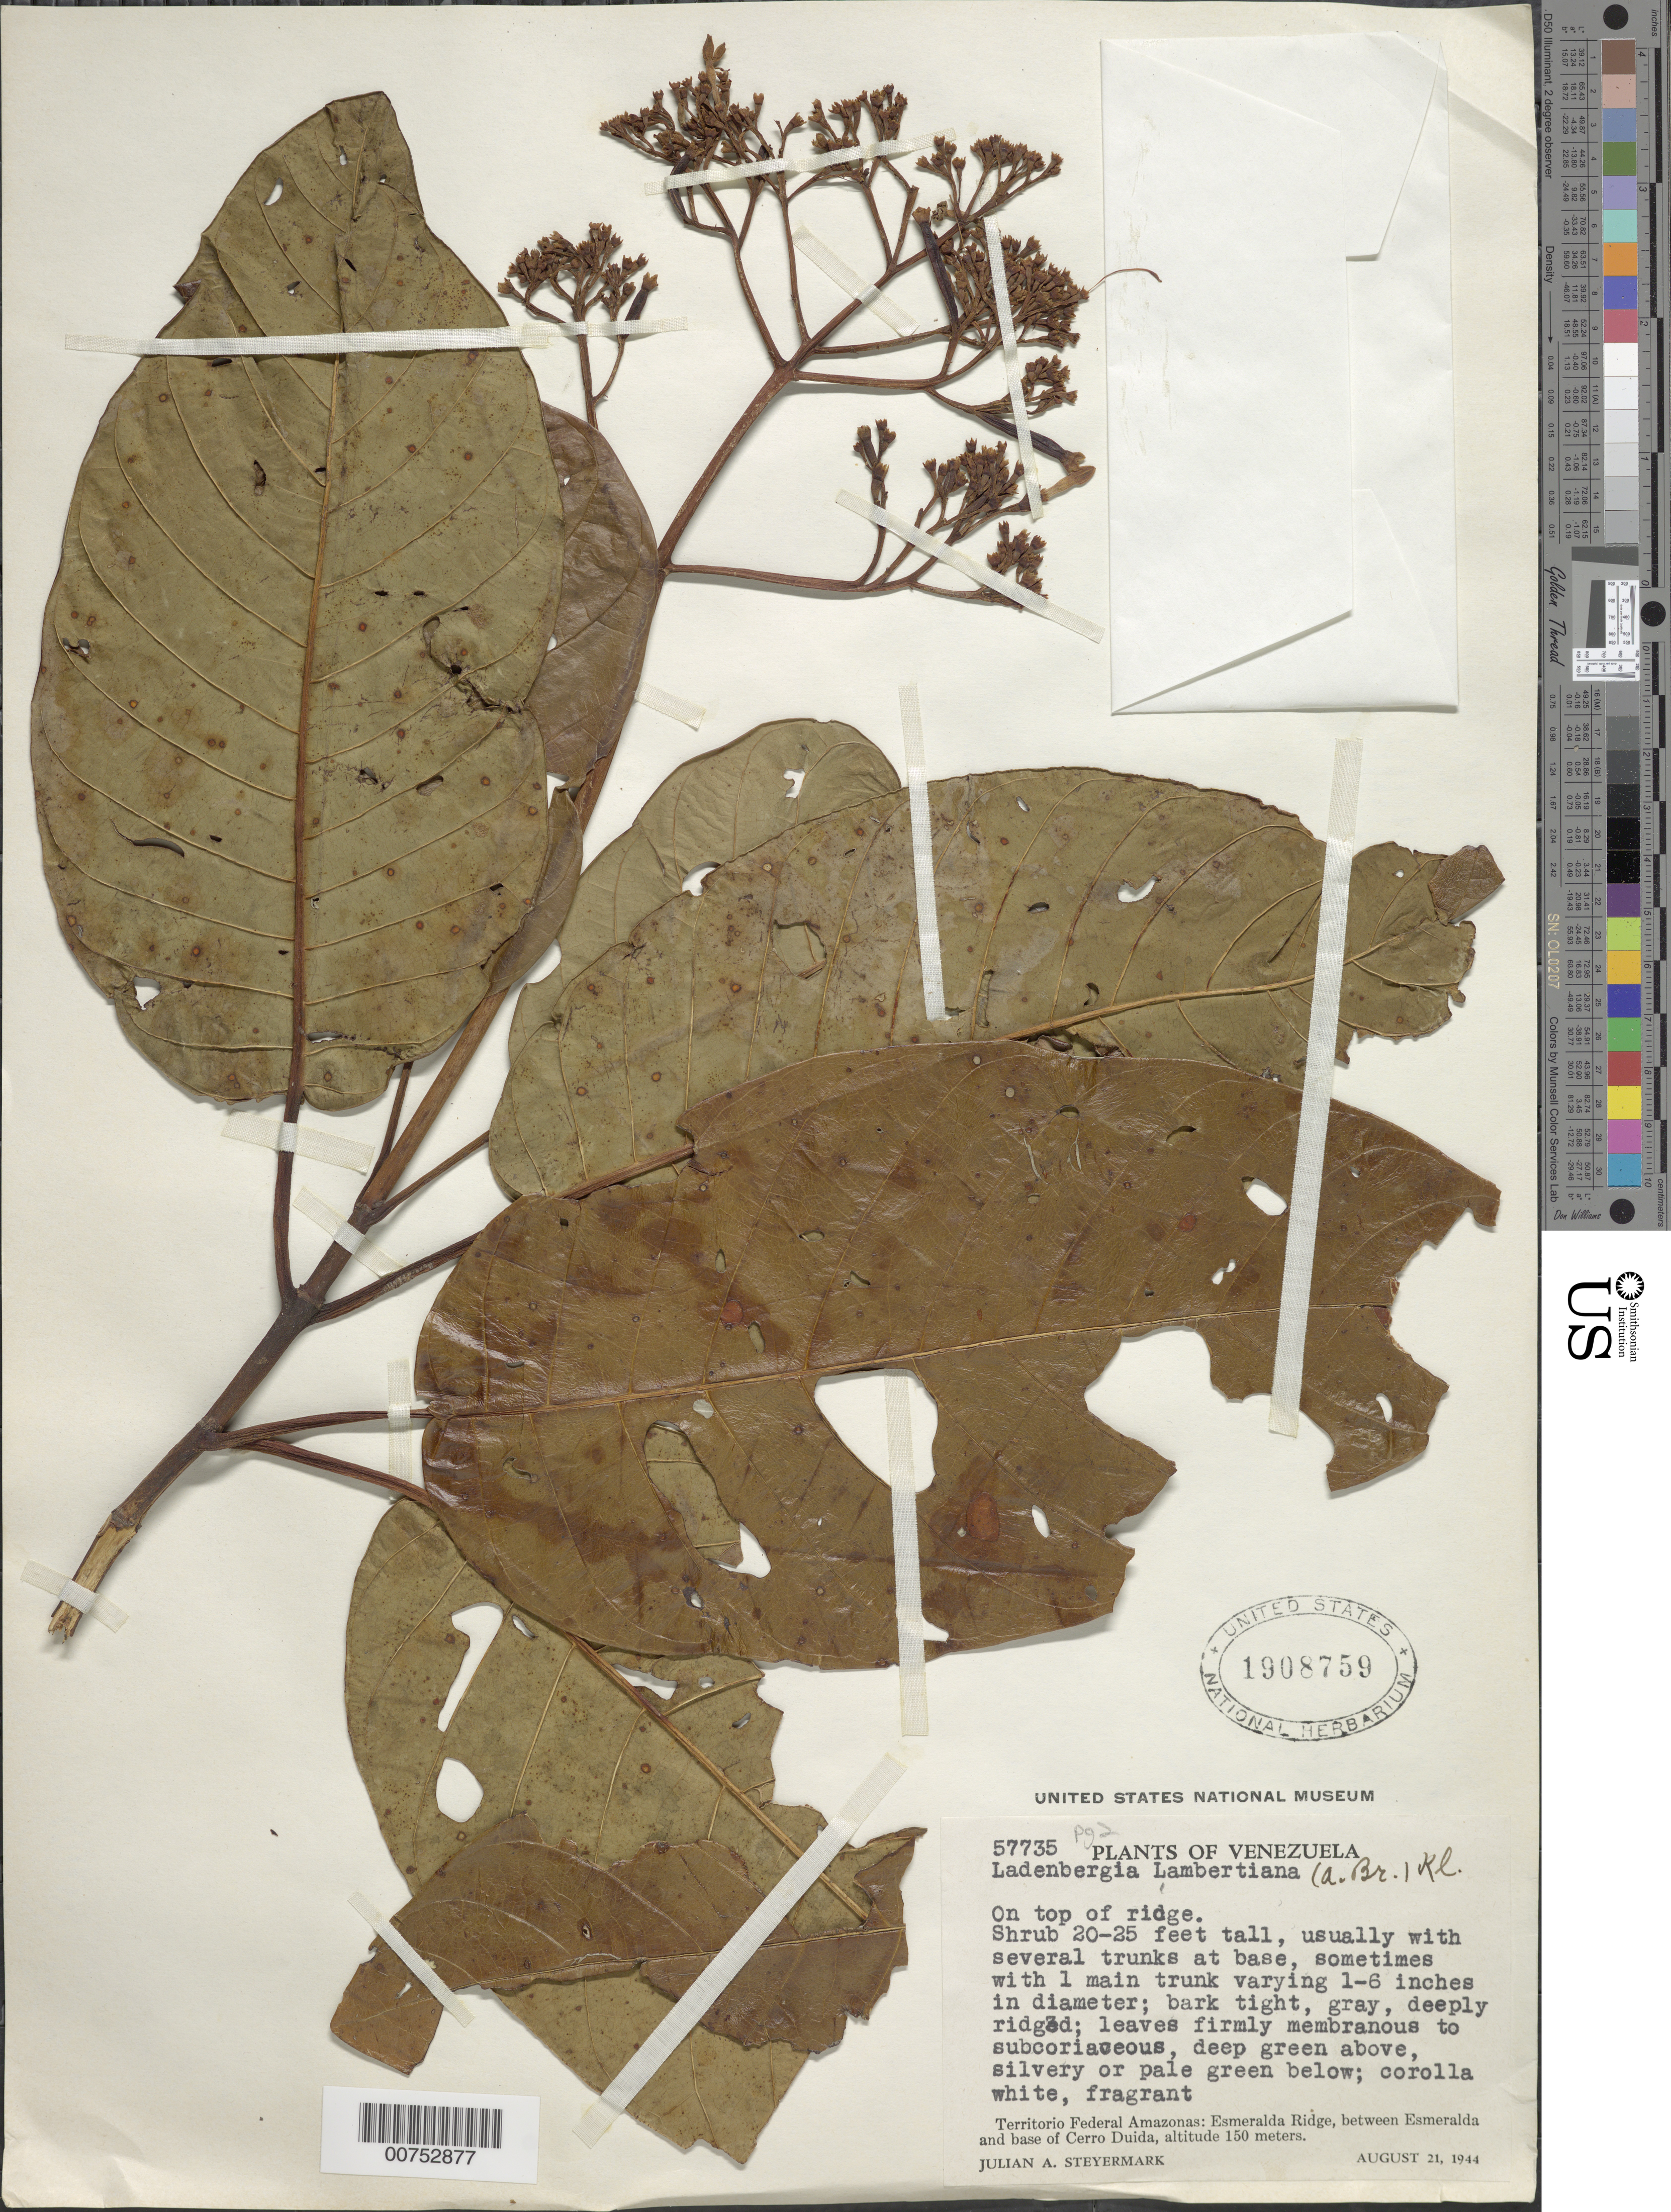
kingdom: Plantae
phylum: Tracheophyta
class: Magnoliopsida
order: Gentianales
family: Rubiaceae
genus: Ladenbergia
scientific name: Ladenbergia lambertiana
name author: (A. Braun ex Mart.) Klotzsch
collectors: J. Steyermark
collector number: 57735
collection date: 1944-08-21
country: Venezuela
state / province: Amazonas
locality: Territorio Federal Amazonas: Esmeralda Ridge, between Esmeralda and base of Cerro Duida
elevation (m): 150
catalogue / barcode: US 1908759